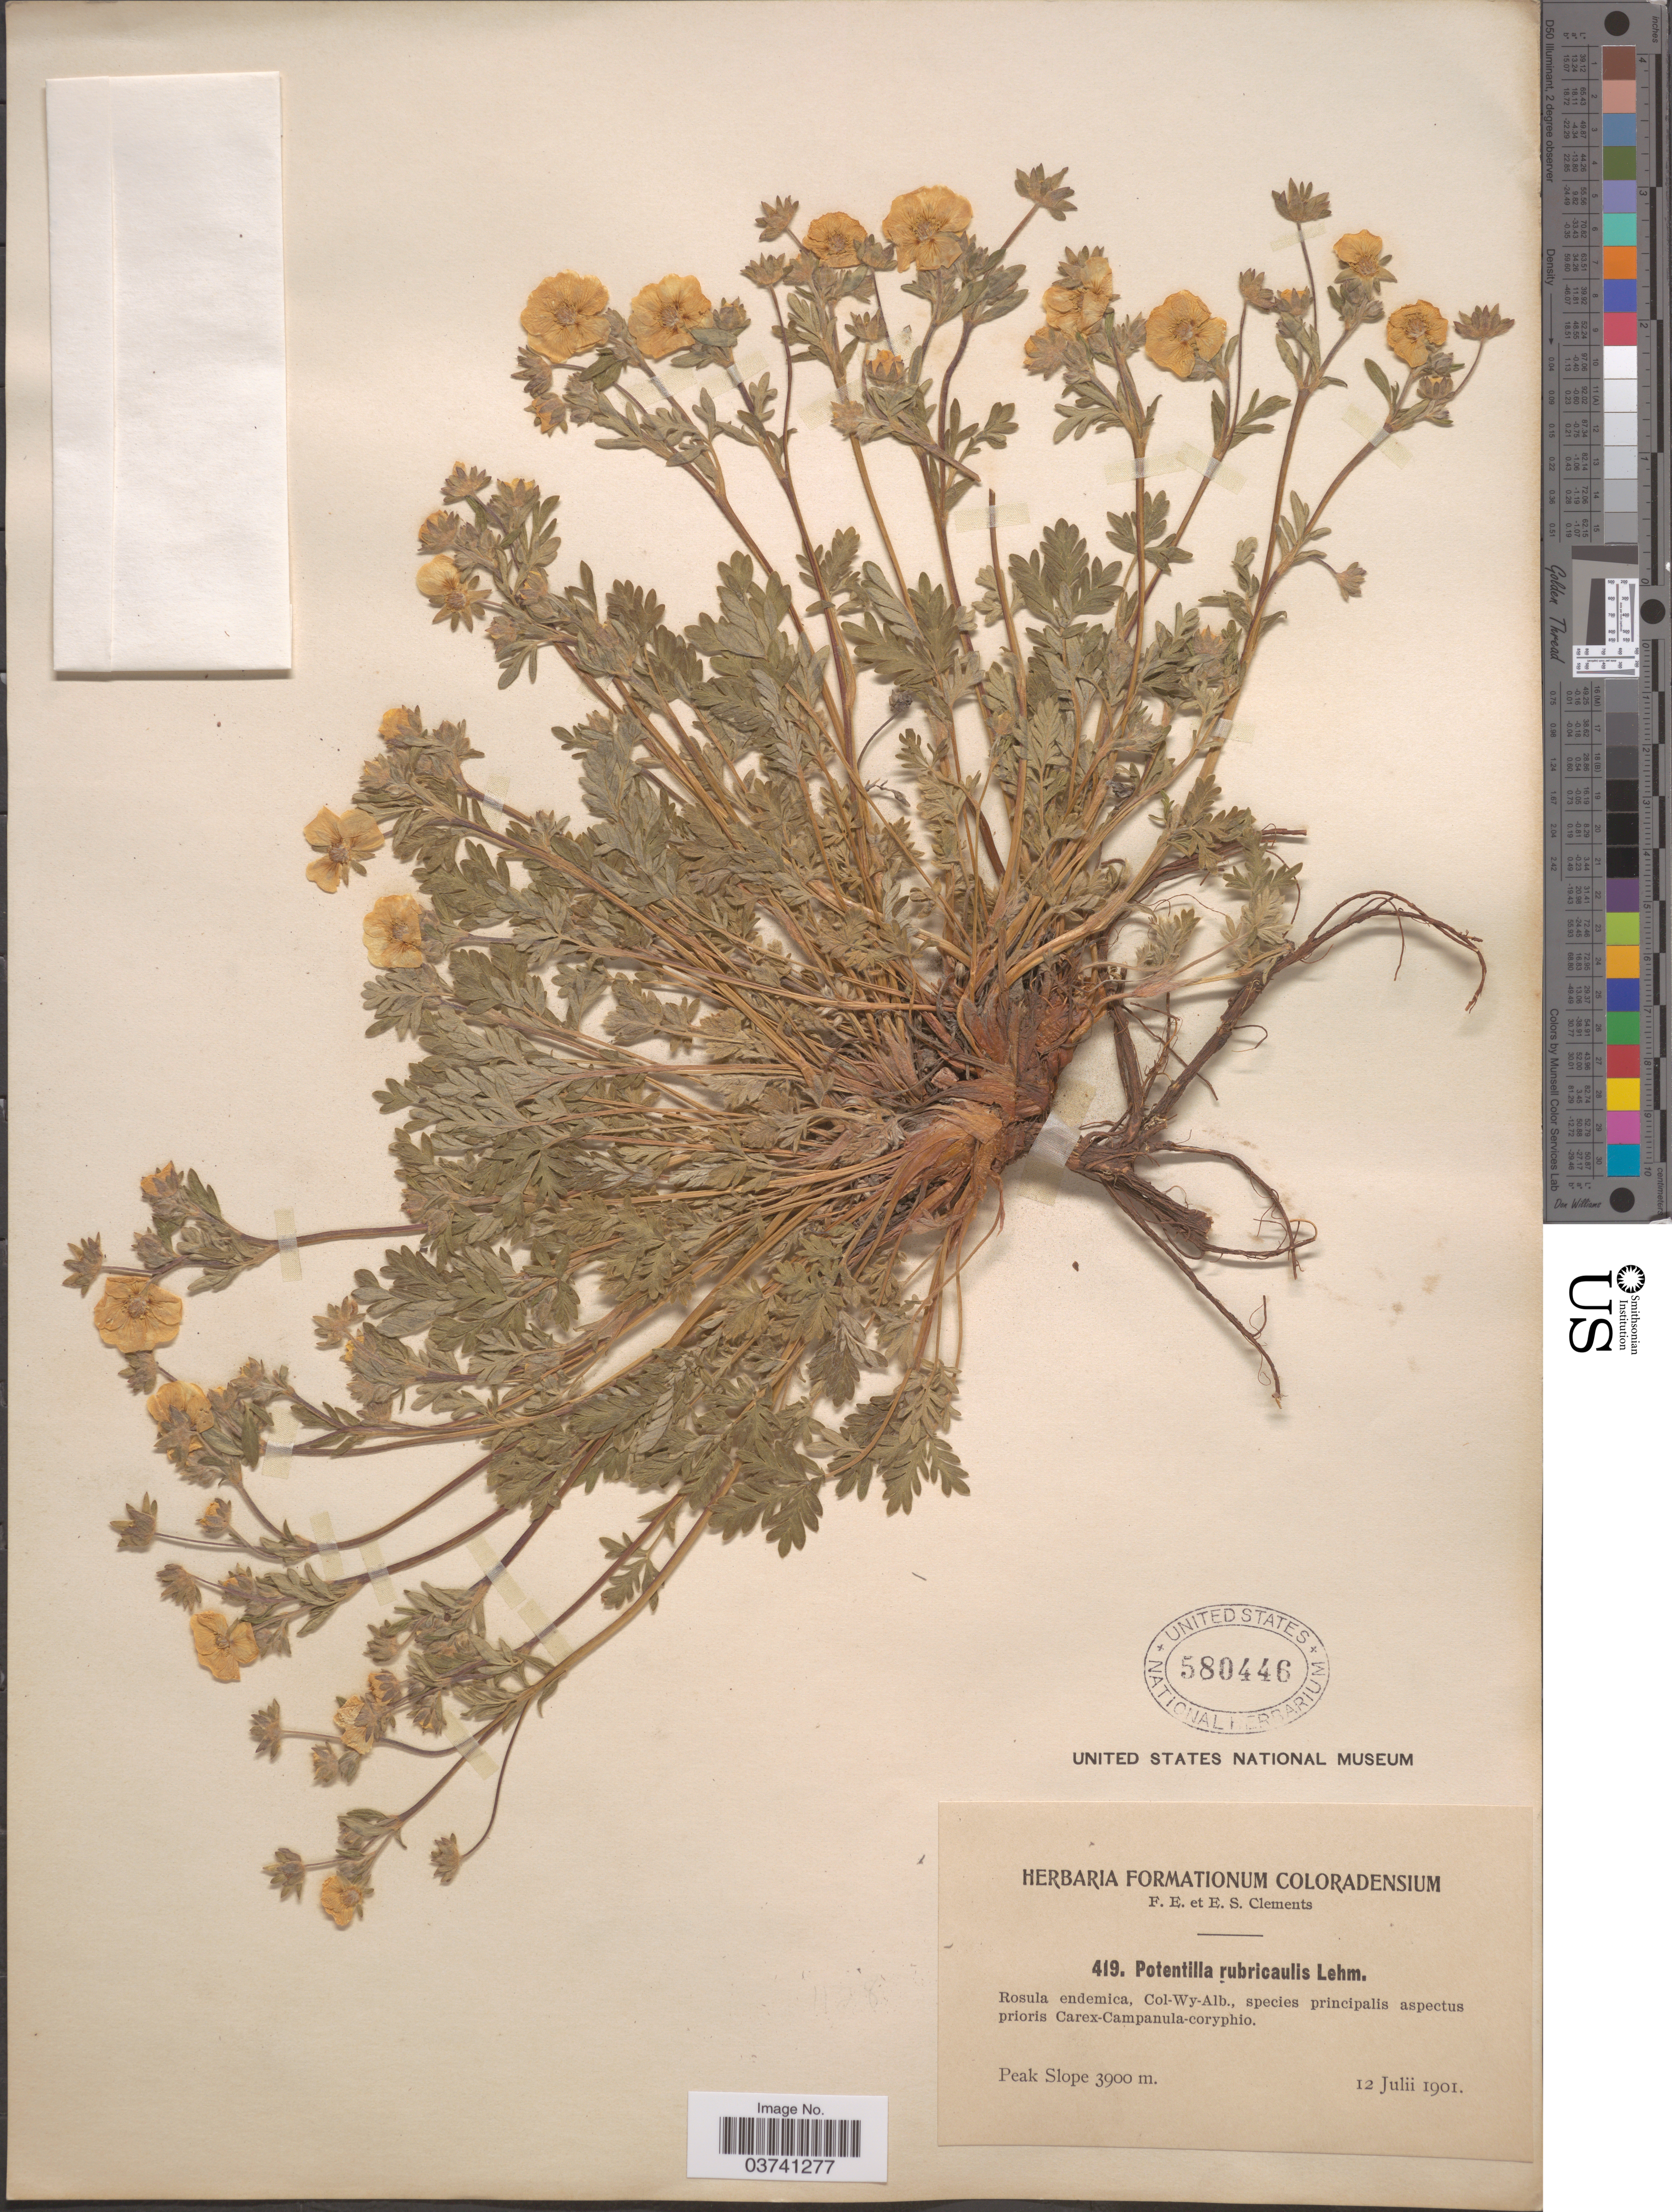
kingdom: Plantae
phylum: Tracheophyta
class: Magnoliopsida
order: Rosales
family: Rosaceae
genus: Potentilla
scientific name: Potentilla subjuga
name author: Rydb.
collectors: F. E. Clements & E. S. Clements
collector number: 419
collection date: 1901-07-12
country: United States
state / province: Colorado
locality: Peak Slope.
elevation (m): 3900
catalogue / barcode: US 580446